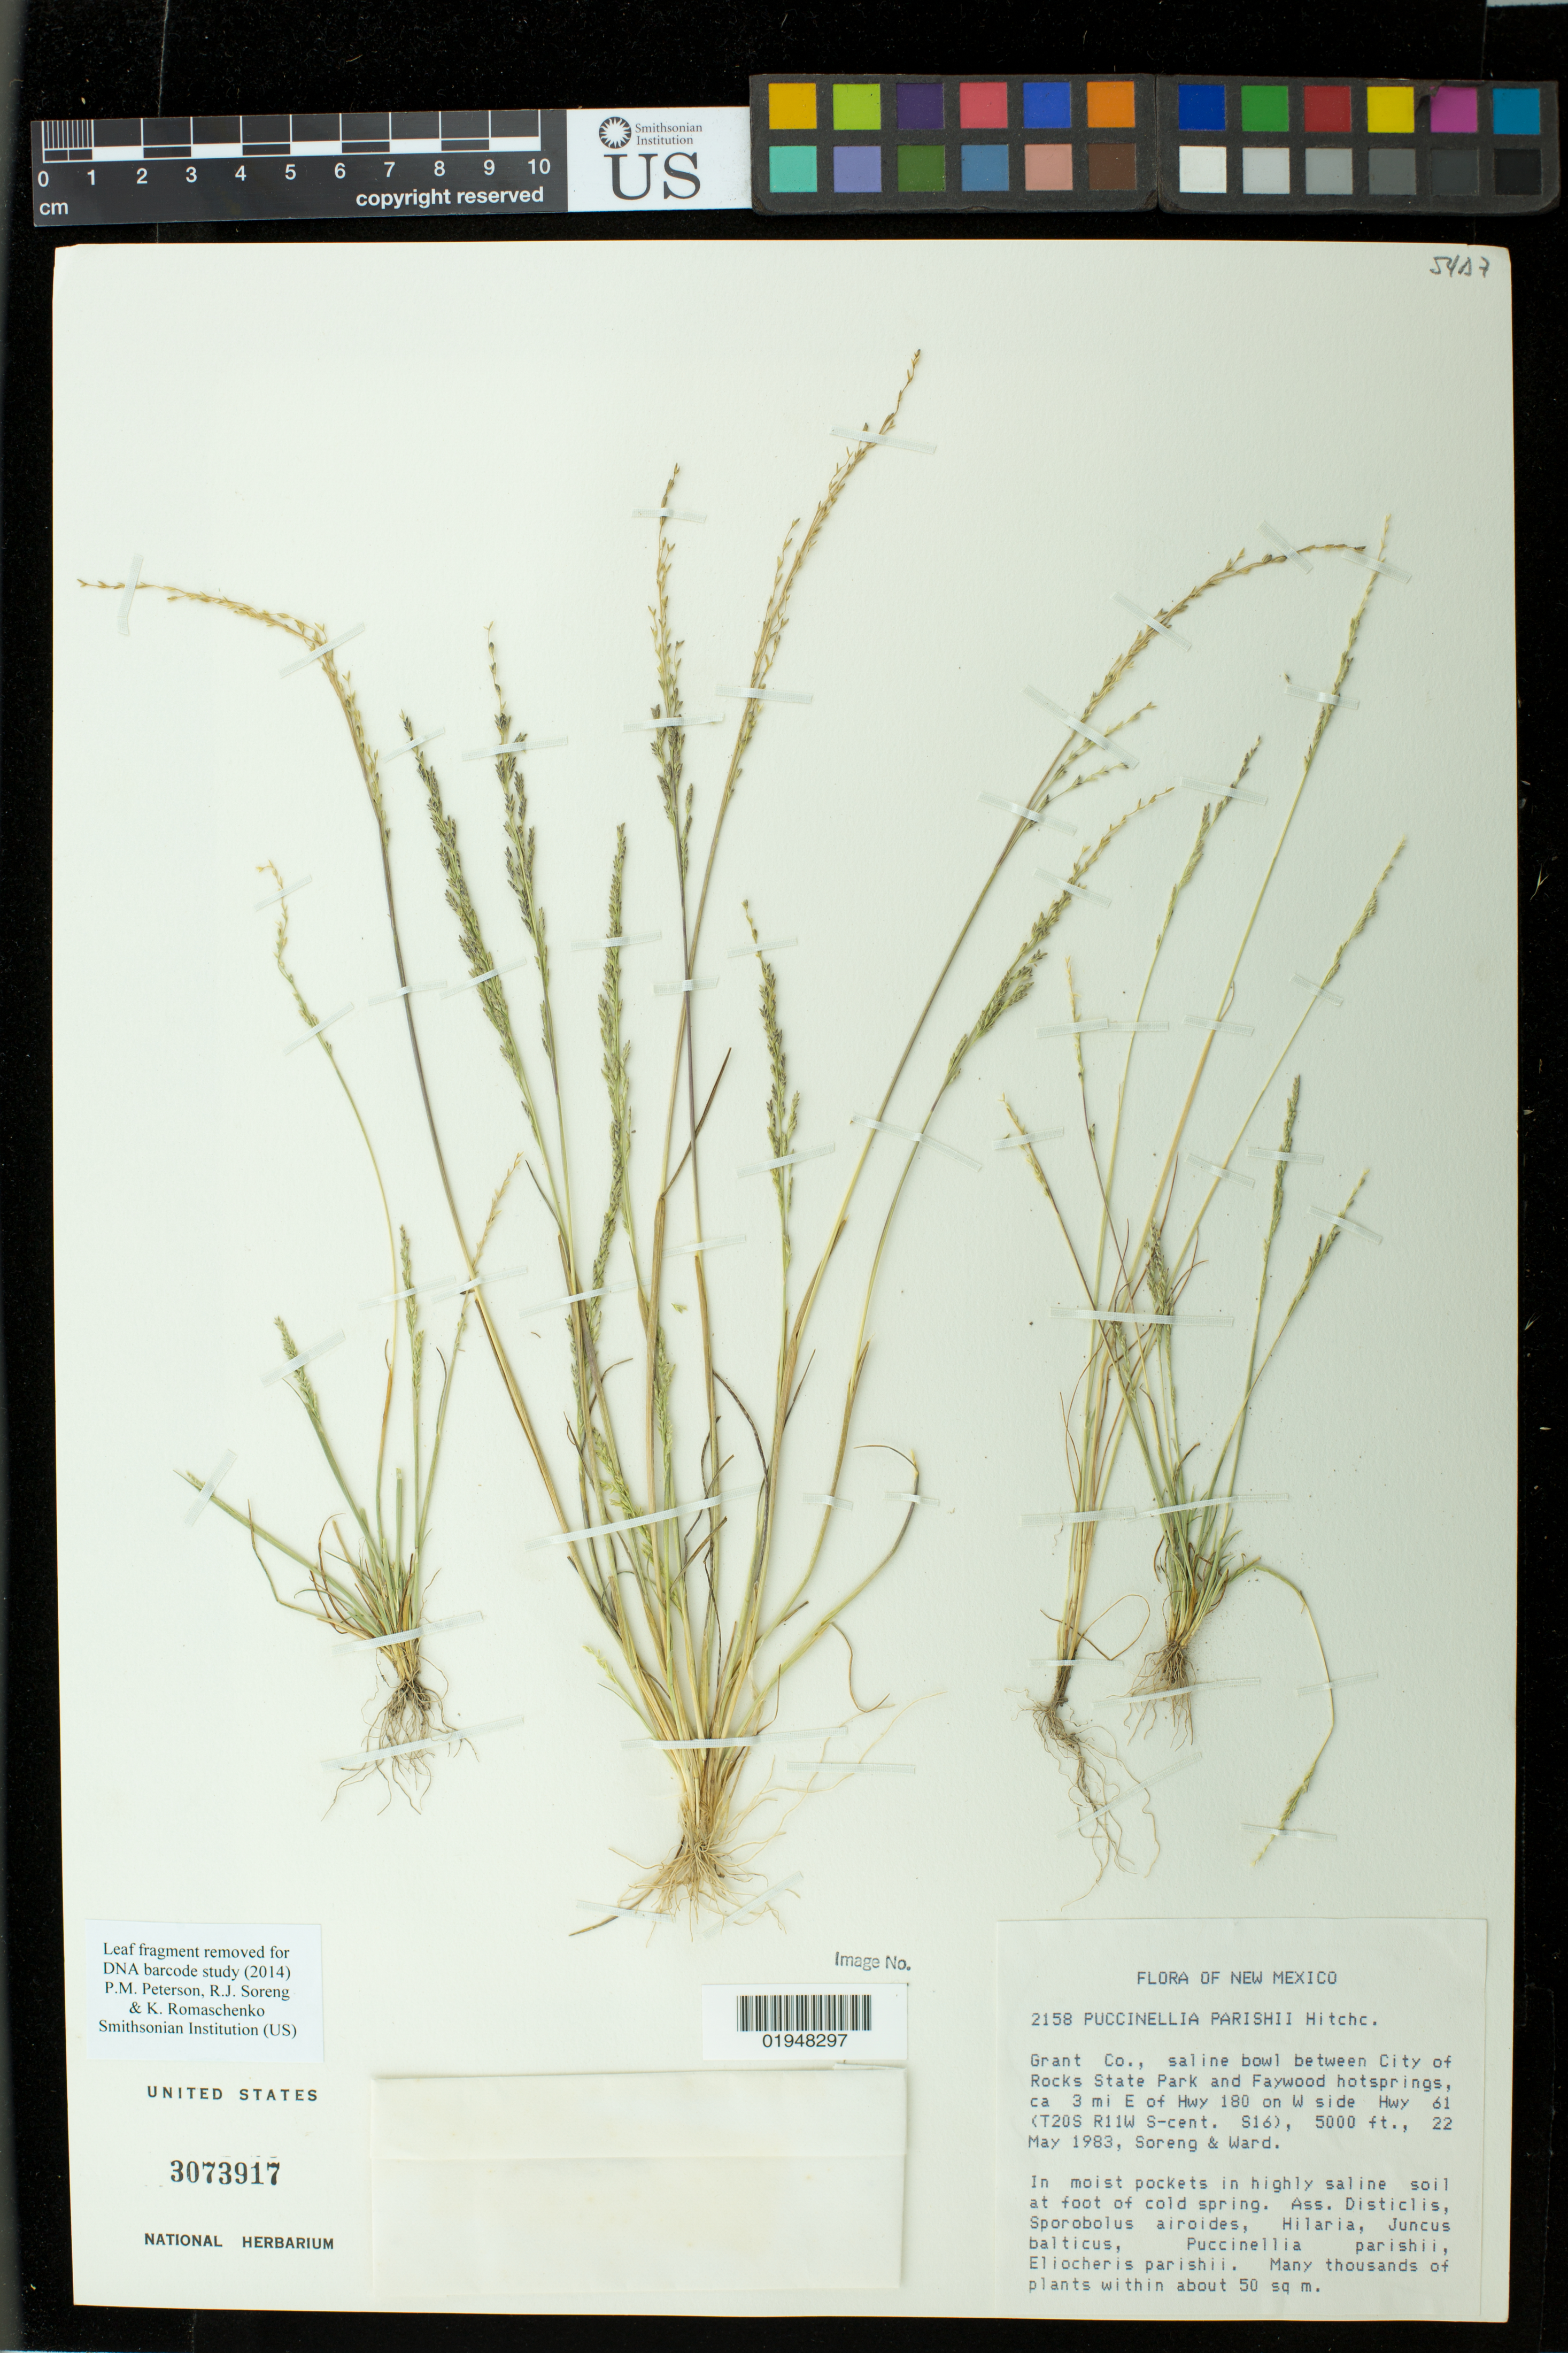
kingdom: Plantae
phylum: Tracheophyta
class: Liliopsida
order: Poales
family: Poaceae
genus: Puccinellia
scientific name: Puccinellia parishii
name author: Hitchc.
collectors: R. J. Soreng & -- Ward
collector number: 2158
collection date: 1983-05-22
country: United States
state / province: New Mexico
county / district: Grant County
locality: between City of Rocks State Park and Faywood hotsprings, ca 3 mi E of Hwy 180 on W side Hwy 61 (T20S R11W S-cent. S16)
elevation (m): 1524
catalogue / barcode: US 3073917